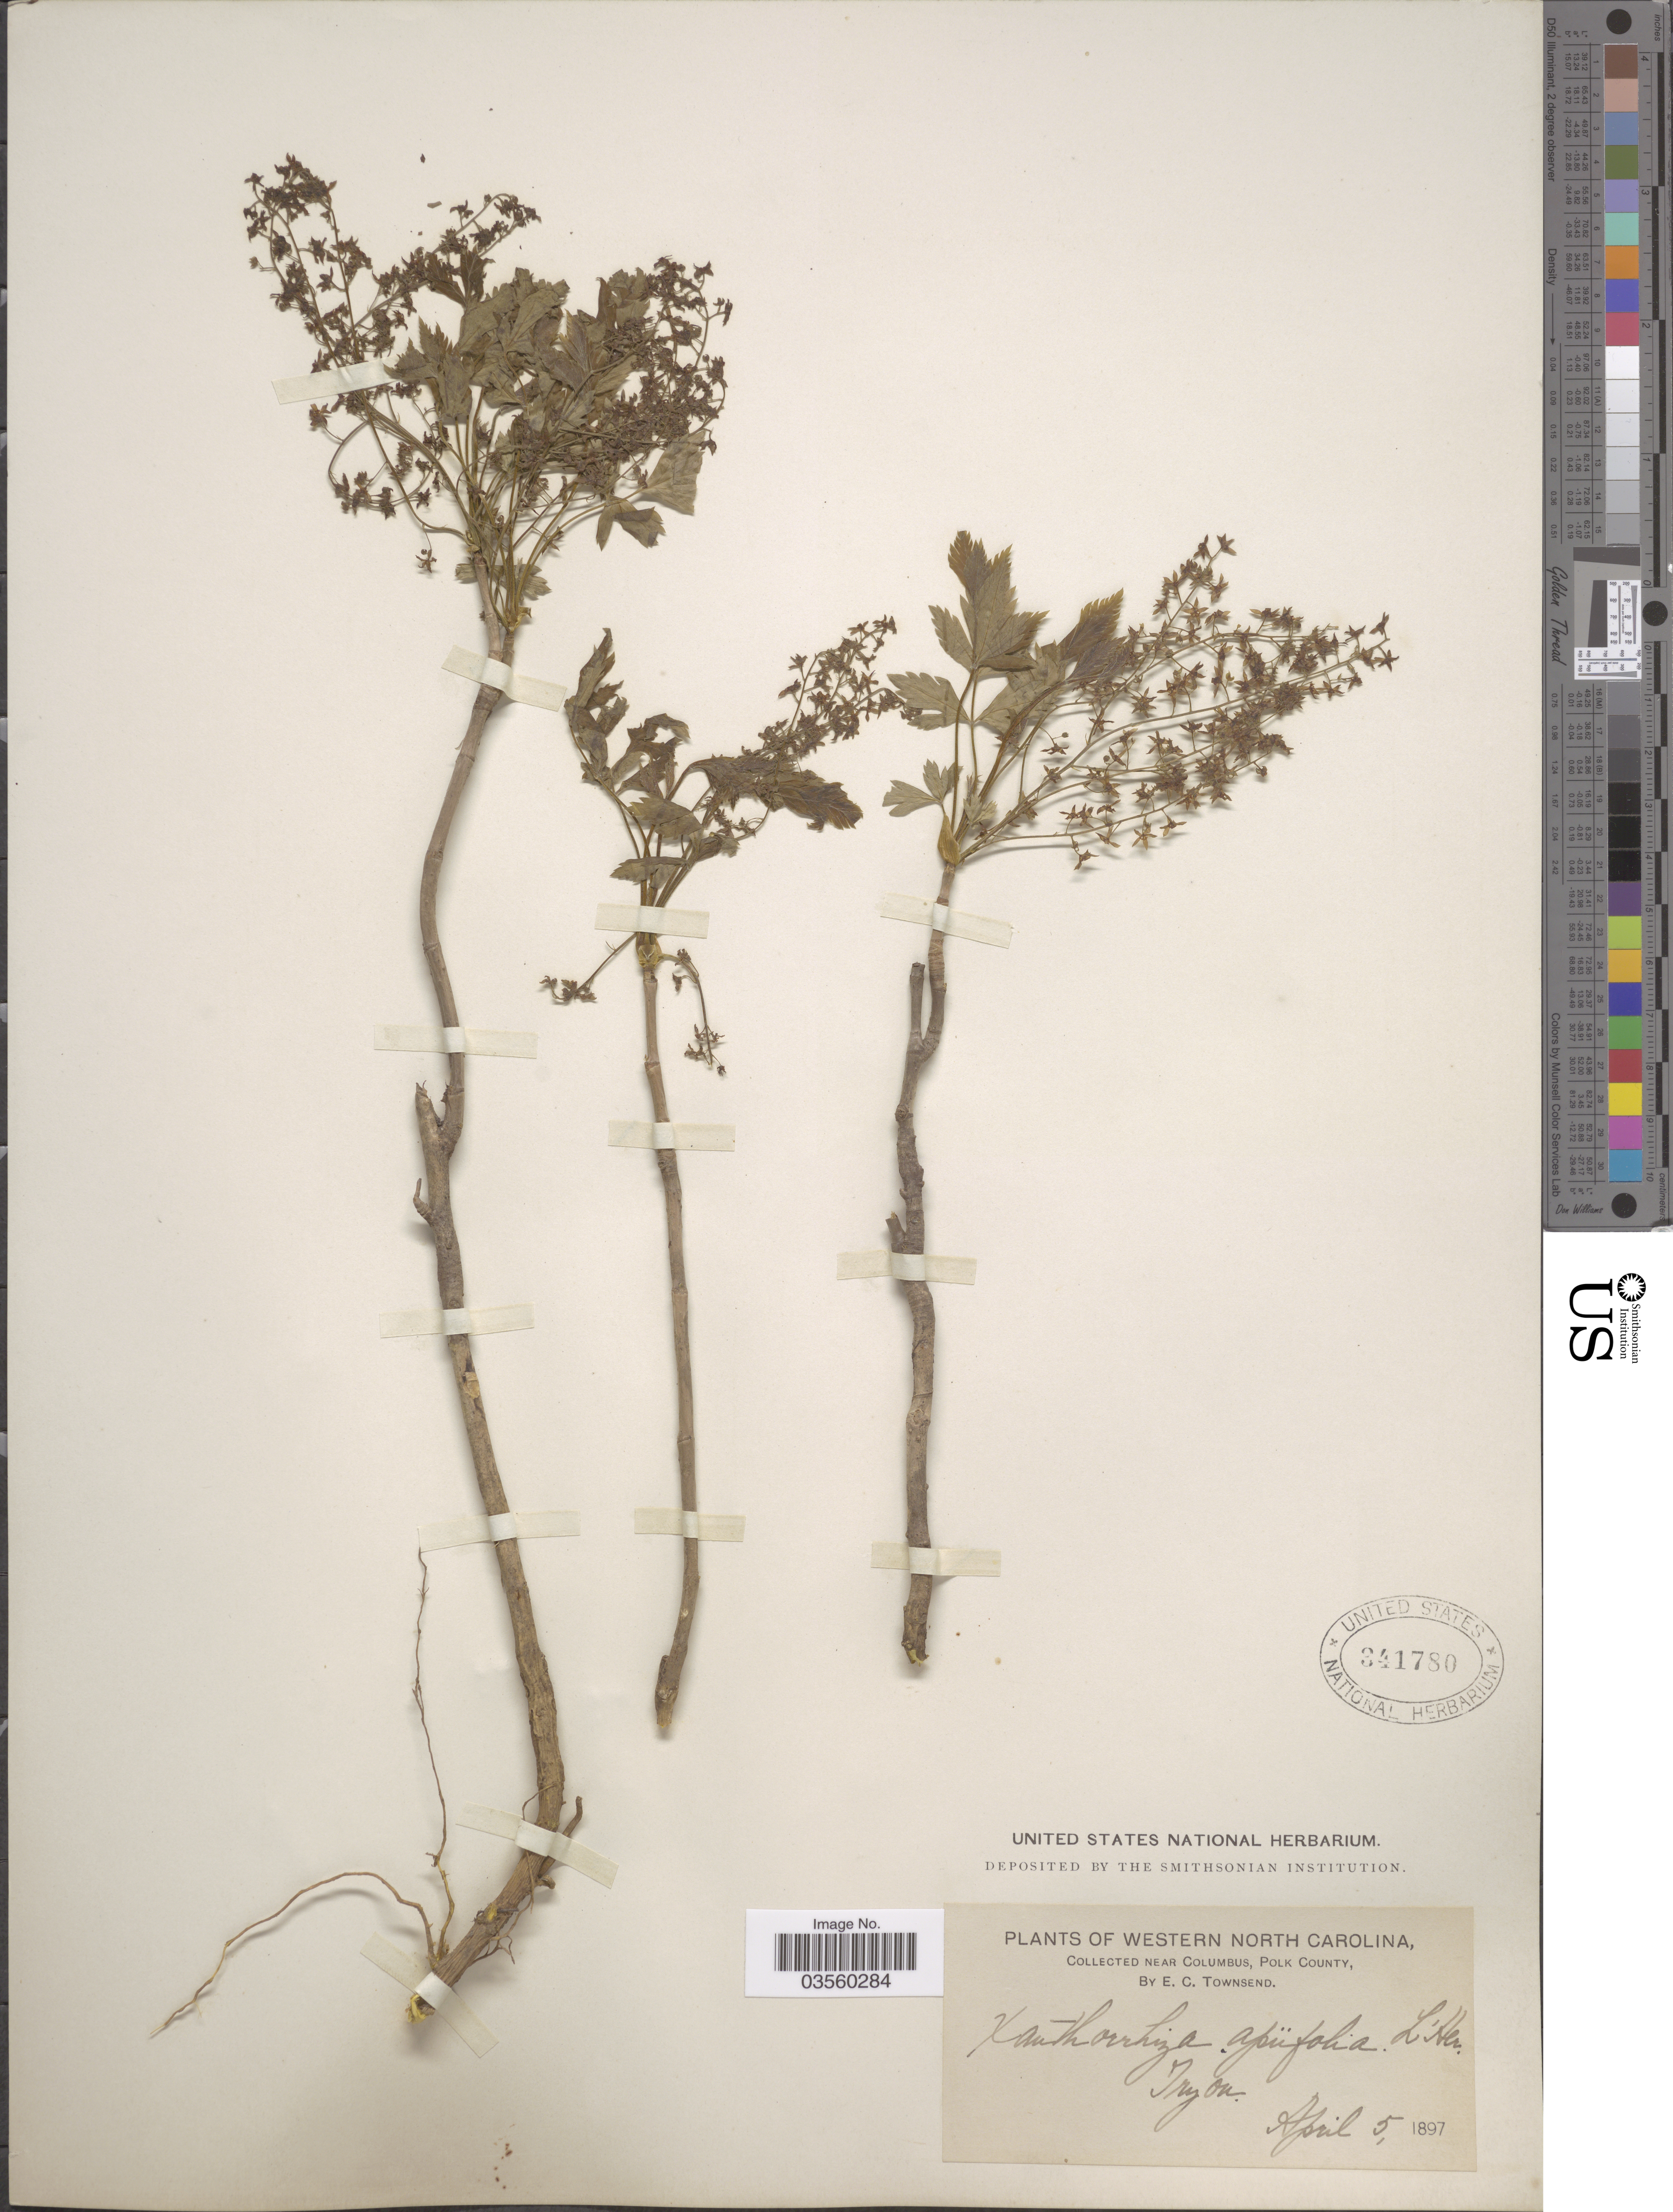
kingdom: Plantae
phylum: Tracheophyta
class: Magnoliopsida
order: Ranunculales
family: Ranunculaceae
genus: Xanthorhiza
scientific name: Xanthorhiza apiifolia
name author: L'Hér.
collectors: E. C. Townsend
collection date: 1897-04-05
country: United States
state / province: North Carolina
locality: Western North Carolina. Near Columbus, Polk County. Tryon.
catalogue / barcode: US 341780